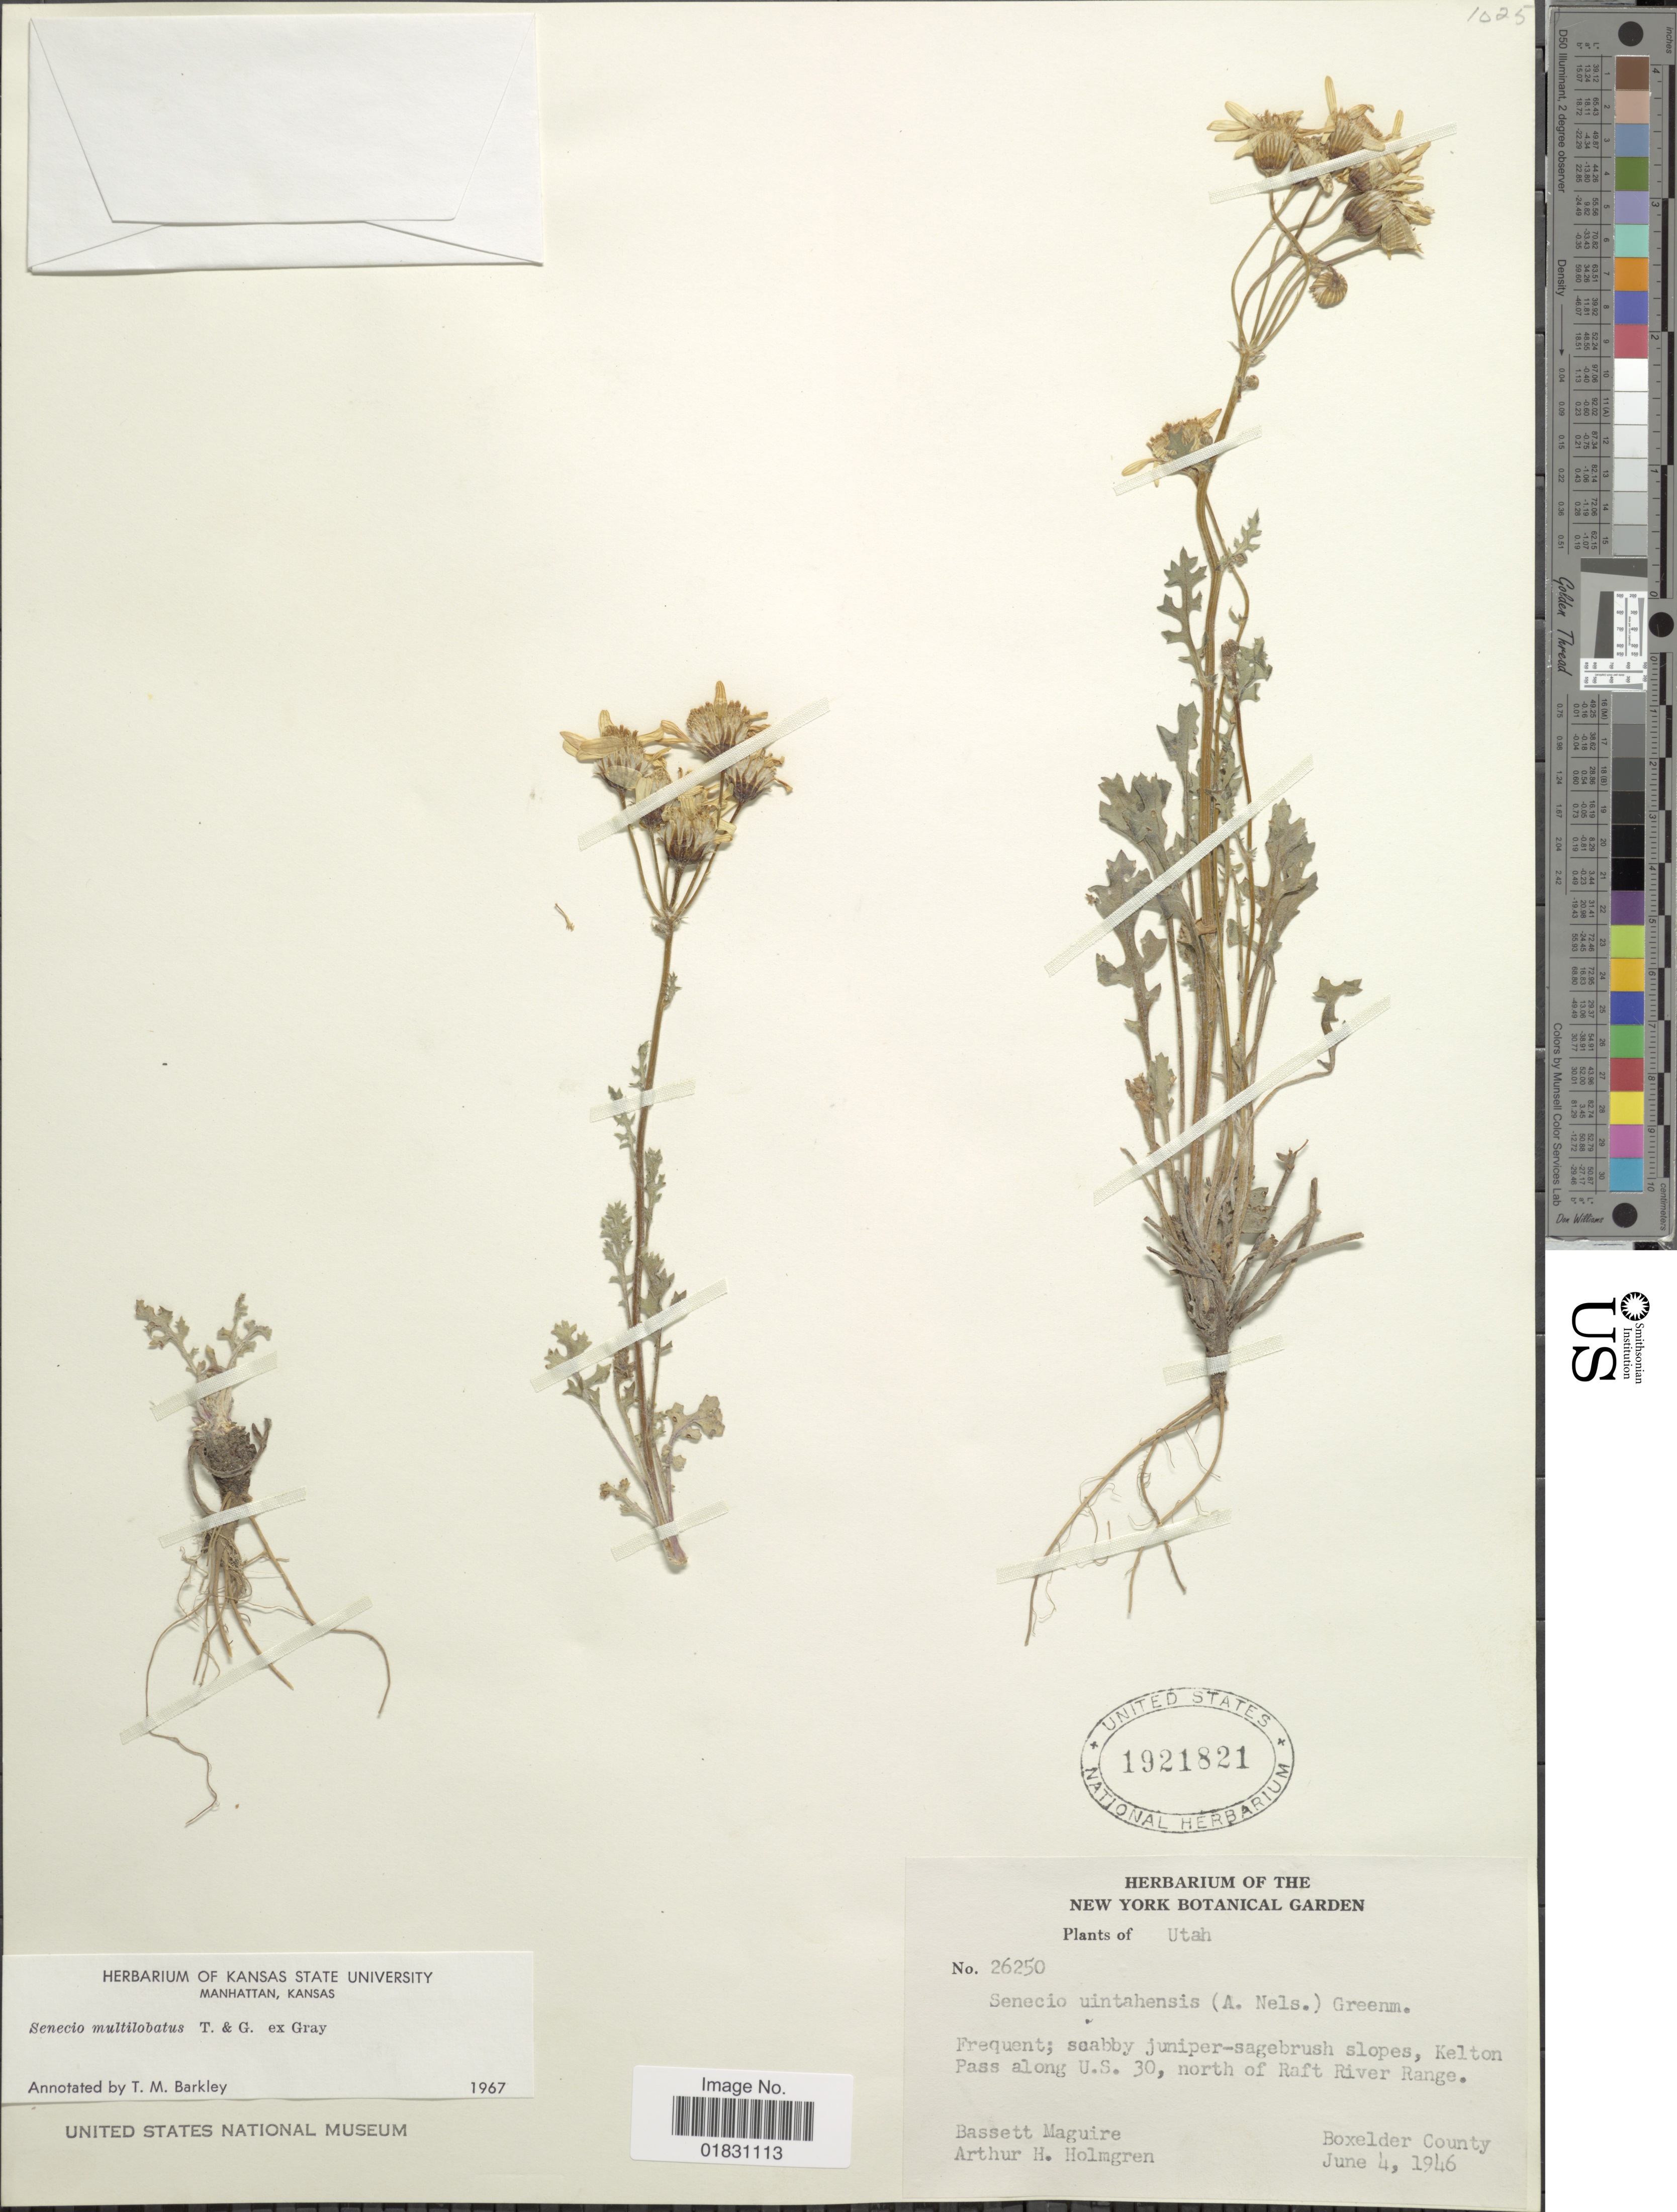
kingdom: Plantae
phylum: Tracheophyta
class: Magnoliopsida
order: Asterales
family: Asteraceae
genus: Packera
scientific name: Packera multilobata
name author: (Torr. & A. Gray) W.A. Weber & Á. Löve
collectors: B. Maguire & A. H. Holmgren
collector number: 26250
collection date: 1946-06-04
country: United States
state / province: Utah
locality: Kelton Pass along U. S. 30, north of Raft River Range, Boxelder County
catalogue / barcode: US 1921821